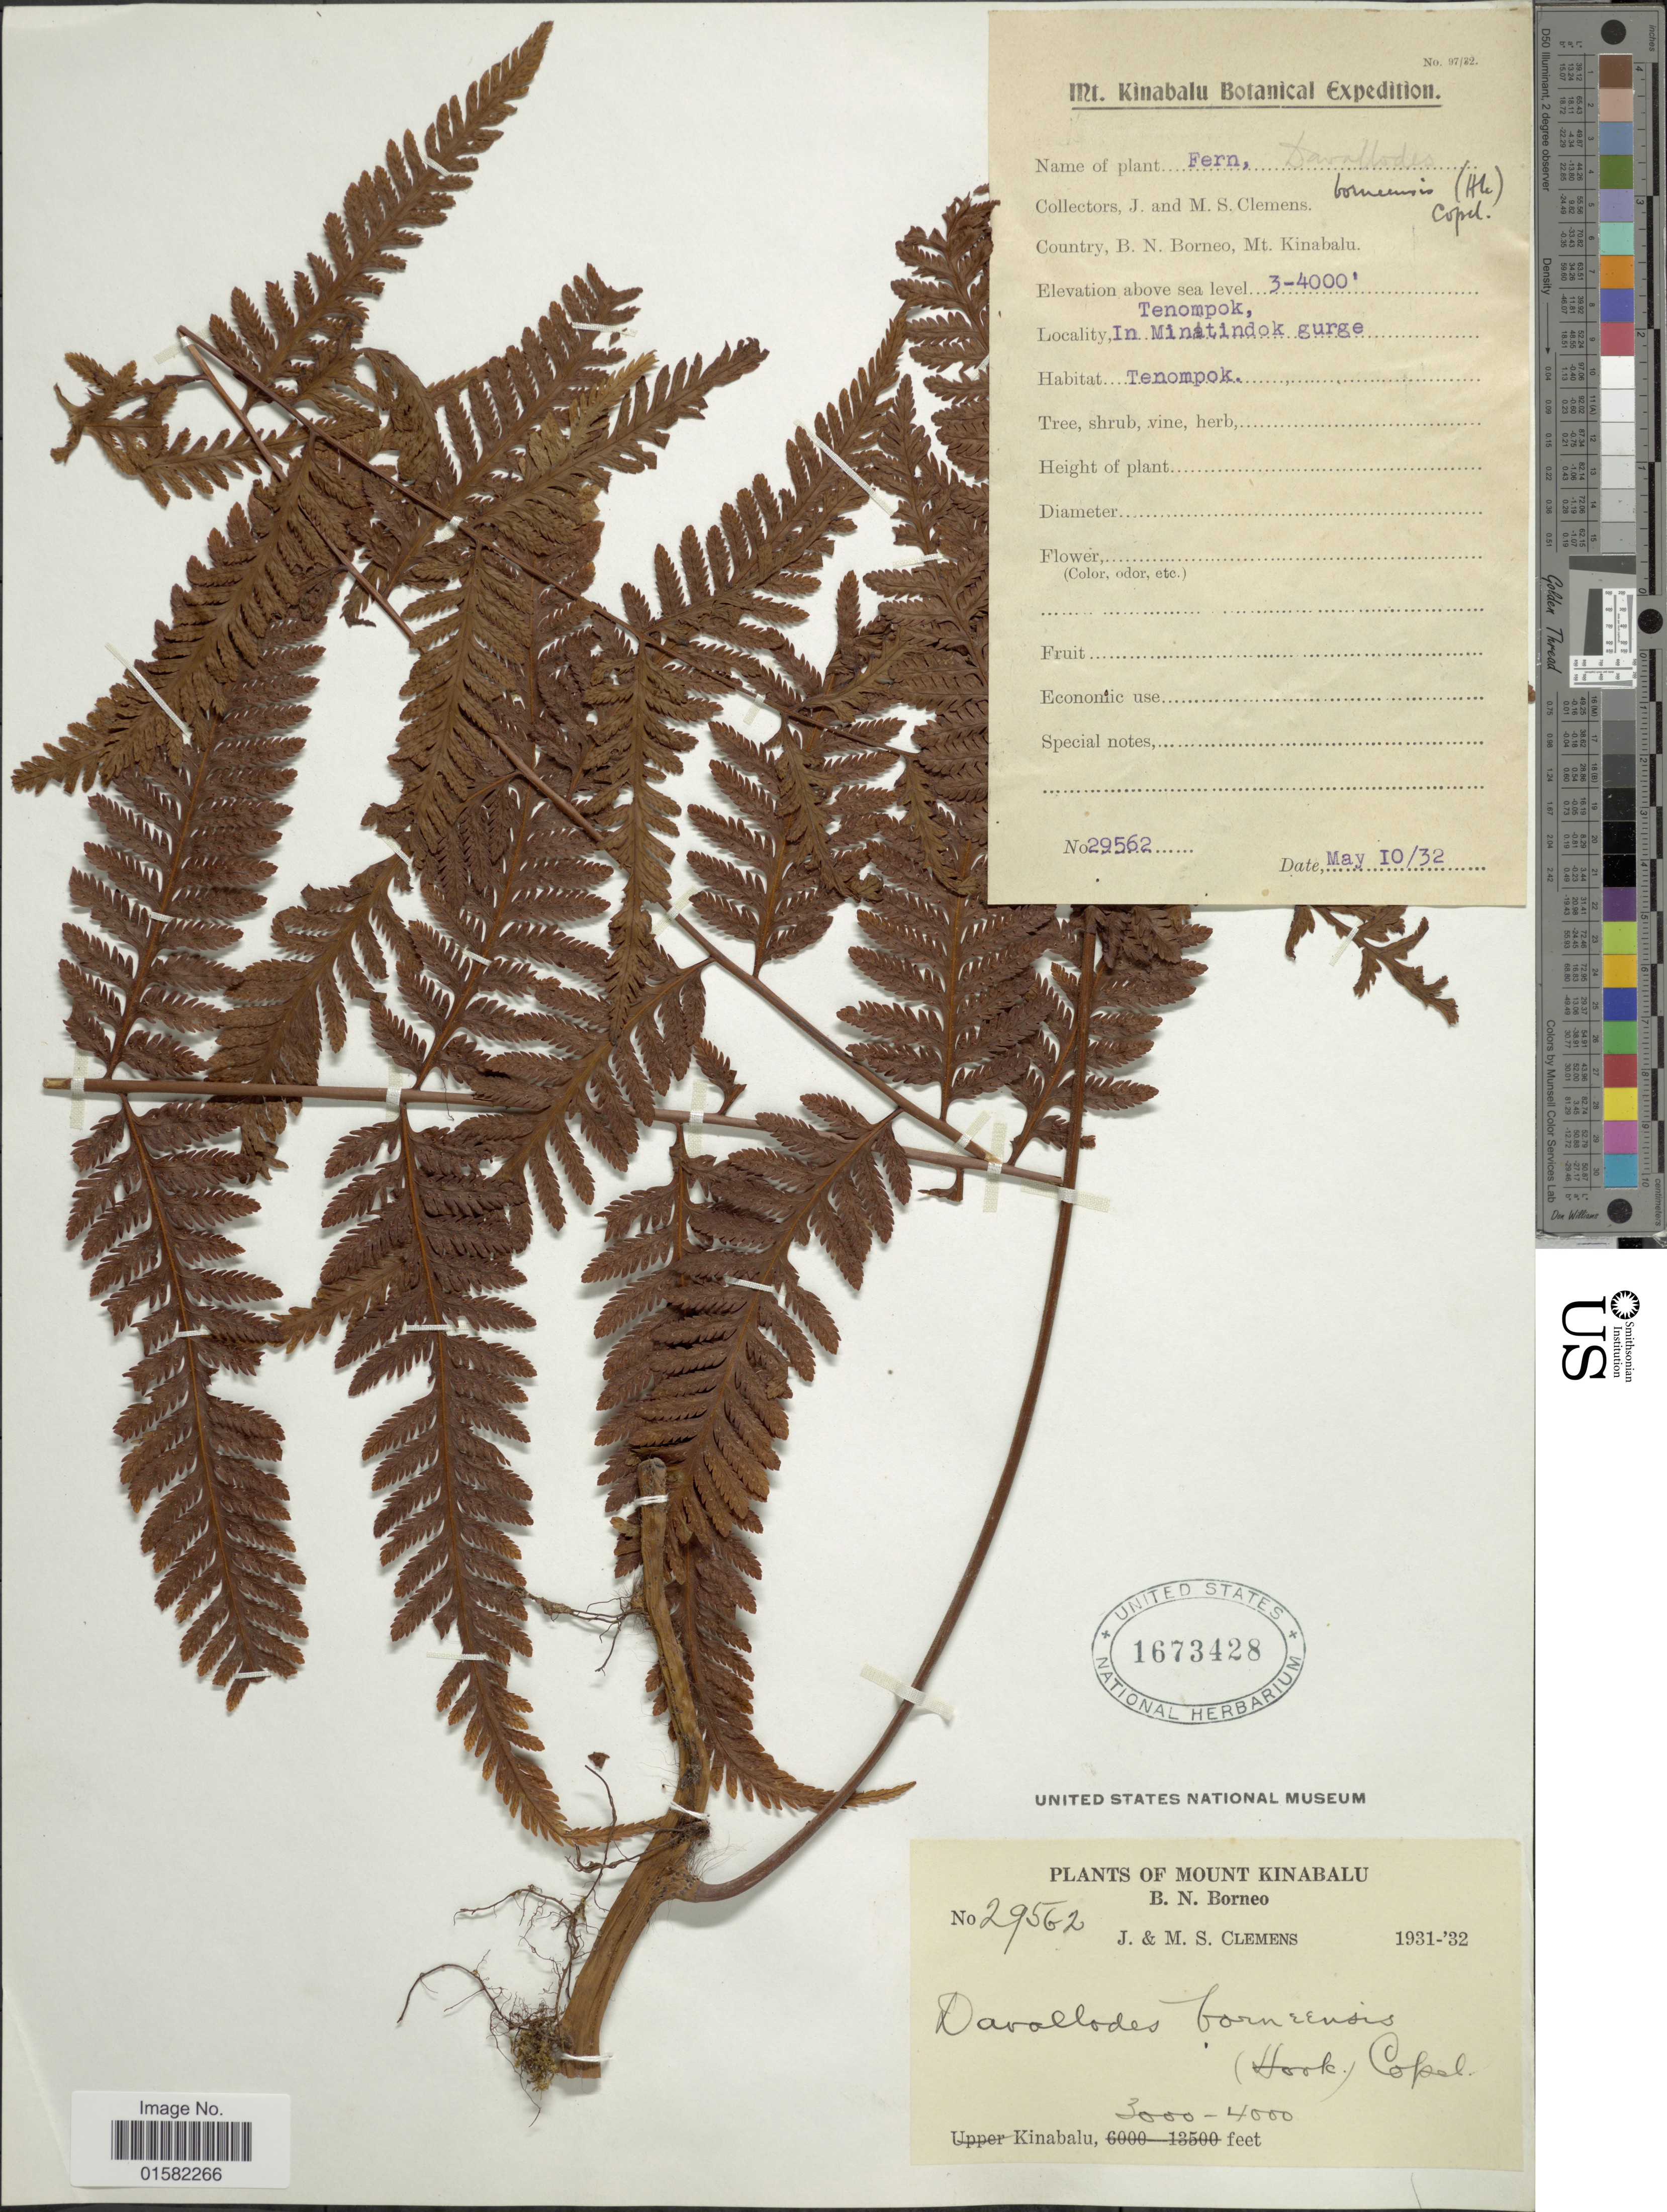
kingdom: Plantae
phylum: Tracheophyta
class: Polypodiopsida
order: Polypodiales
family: Davalliaceae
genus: Davallodes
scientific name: Davallodes borneense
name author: (Hook.) Copel.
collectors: J. Clemens & M. S. Clemens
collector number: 29562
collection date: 1932-05-10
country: Malaysia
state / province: Sabah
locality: Mount Kinabalu, B.N. Borneo, Kinabalu, Tenompok, In Minitindok gurge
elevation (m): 914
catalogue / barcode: US 1673428